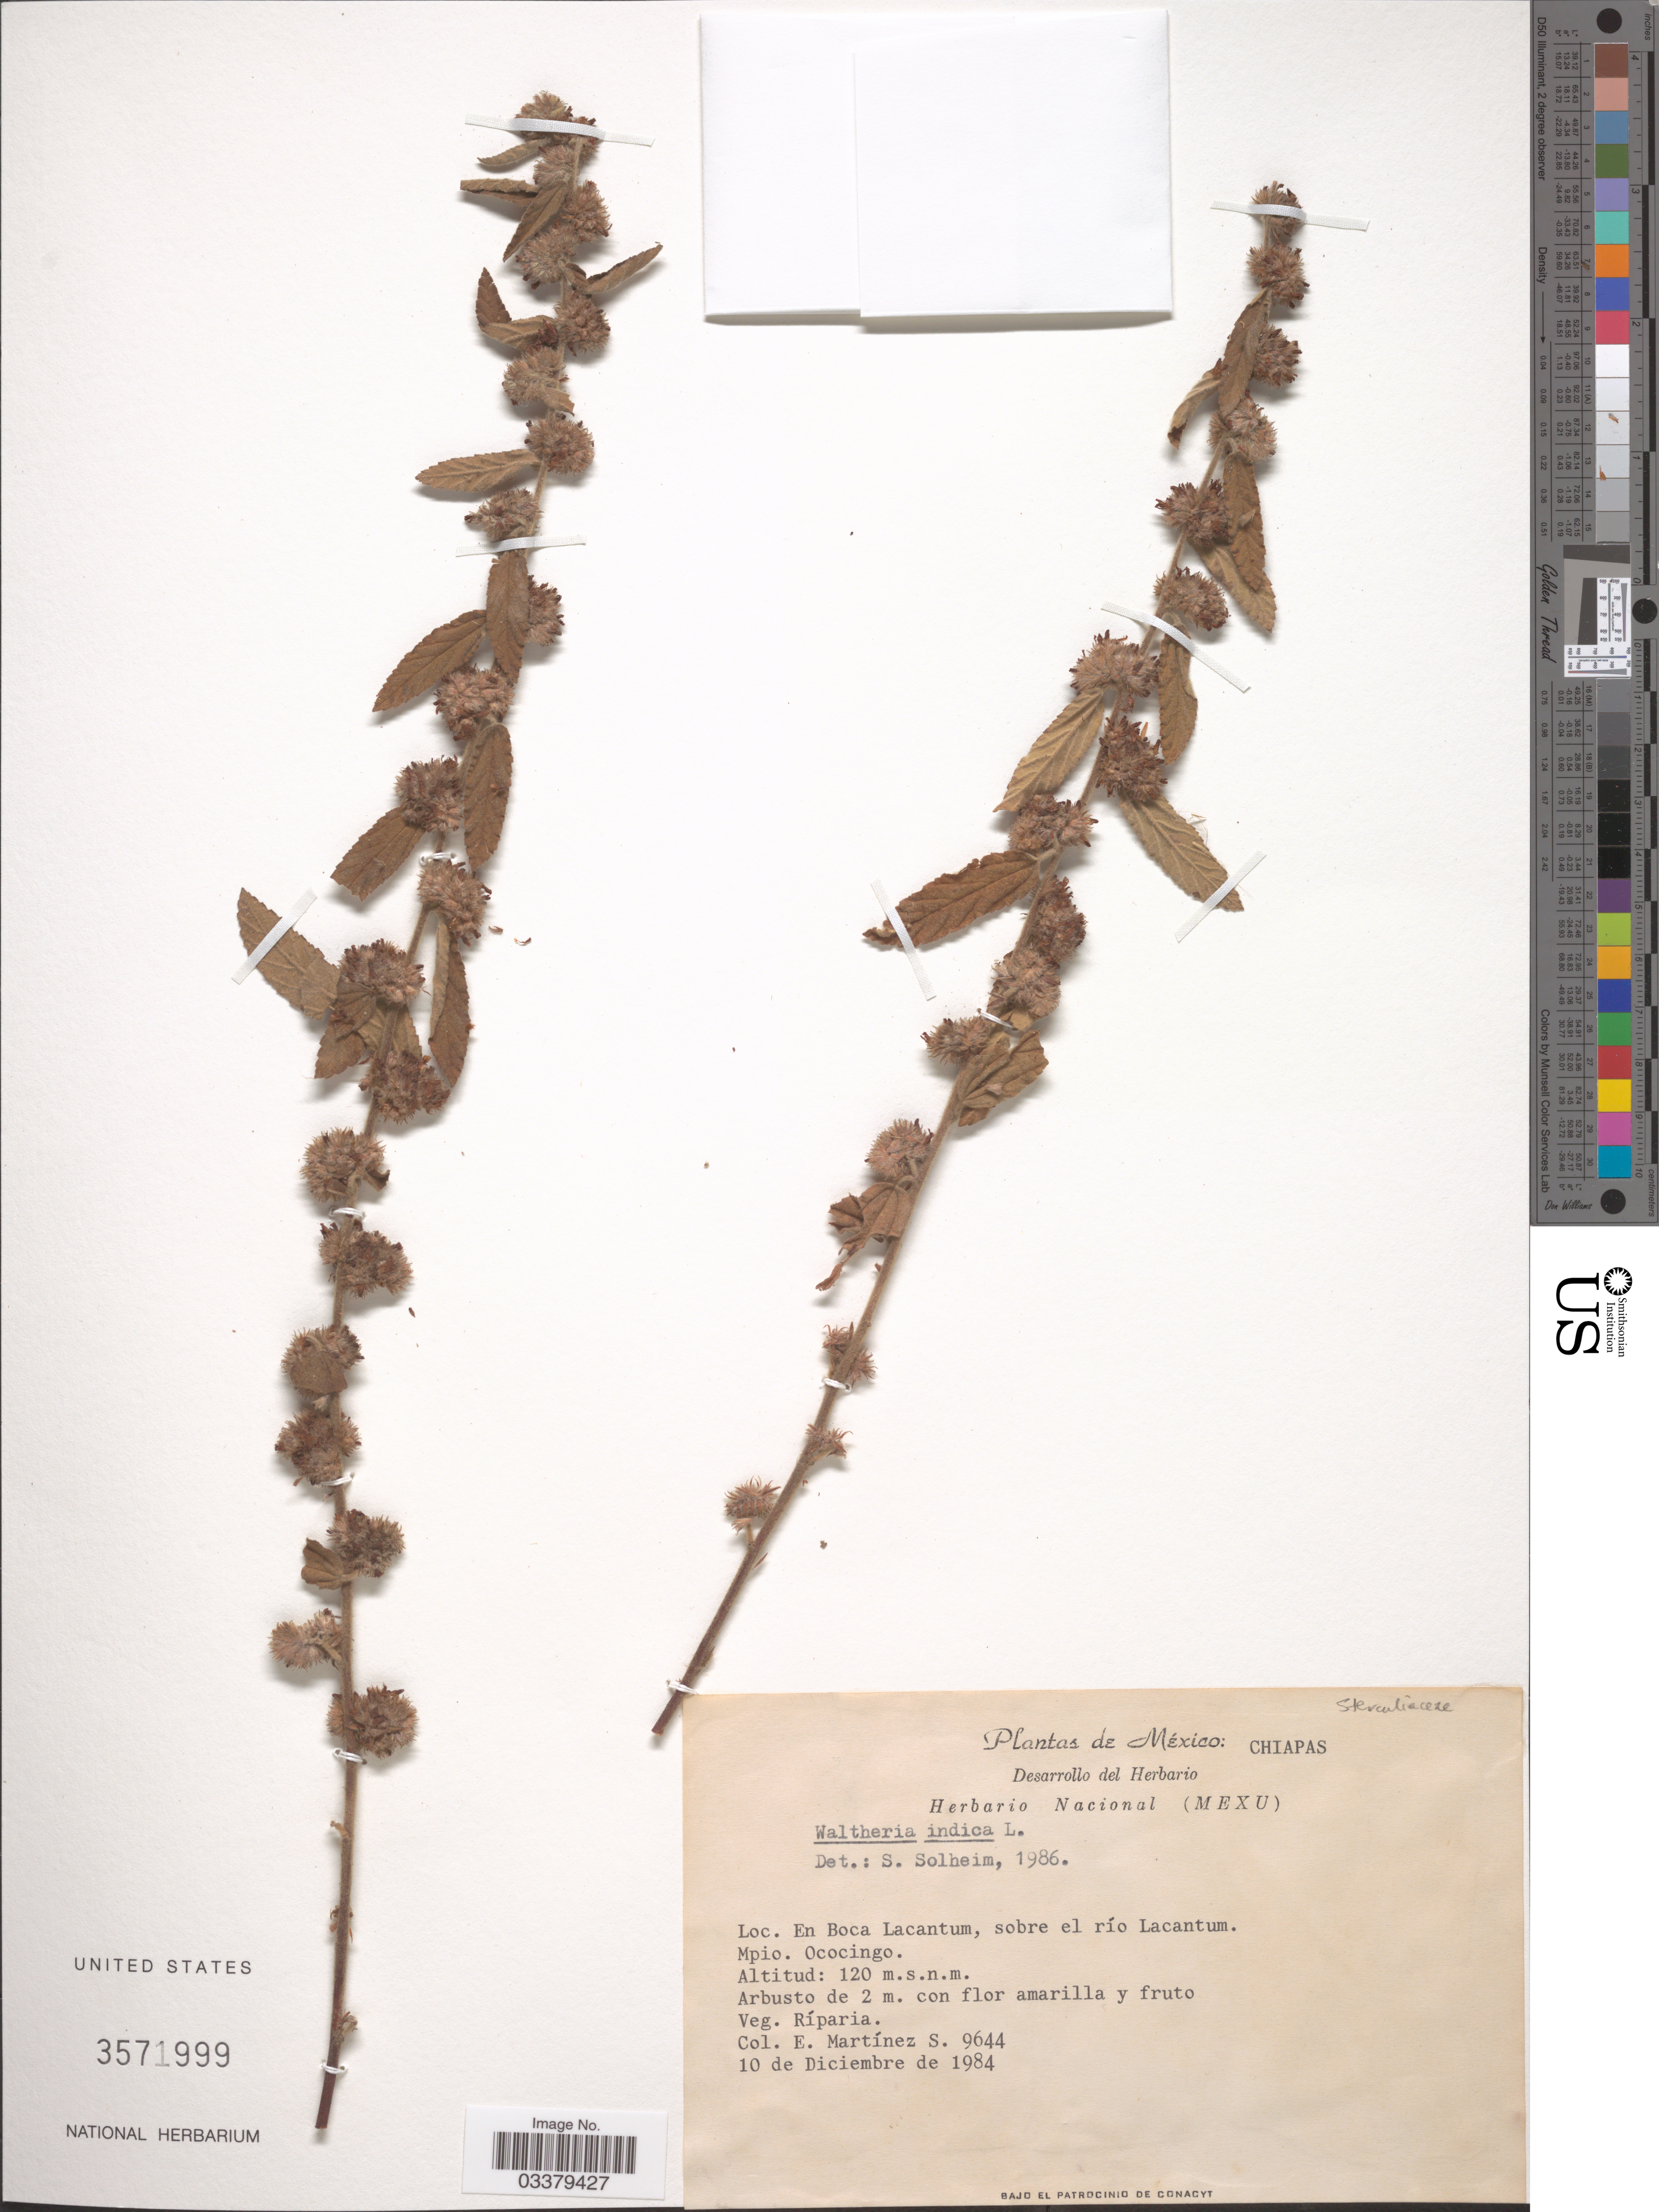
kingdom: Plantae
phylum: Tracheophyta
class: Magnoliopsida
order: Malvales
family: Malvaceae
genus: Waltheria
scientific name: Waltheria indica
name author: L.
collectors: E. M. Martínez S.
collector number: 9644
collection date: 1984-12-10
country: Mexico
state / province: Chiapas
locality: En Boca Lacantum, sobre el río Lacantum. Mpio. Ococingo.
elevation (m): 120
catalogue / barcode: US 3571999